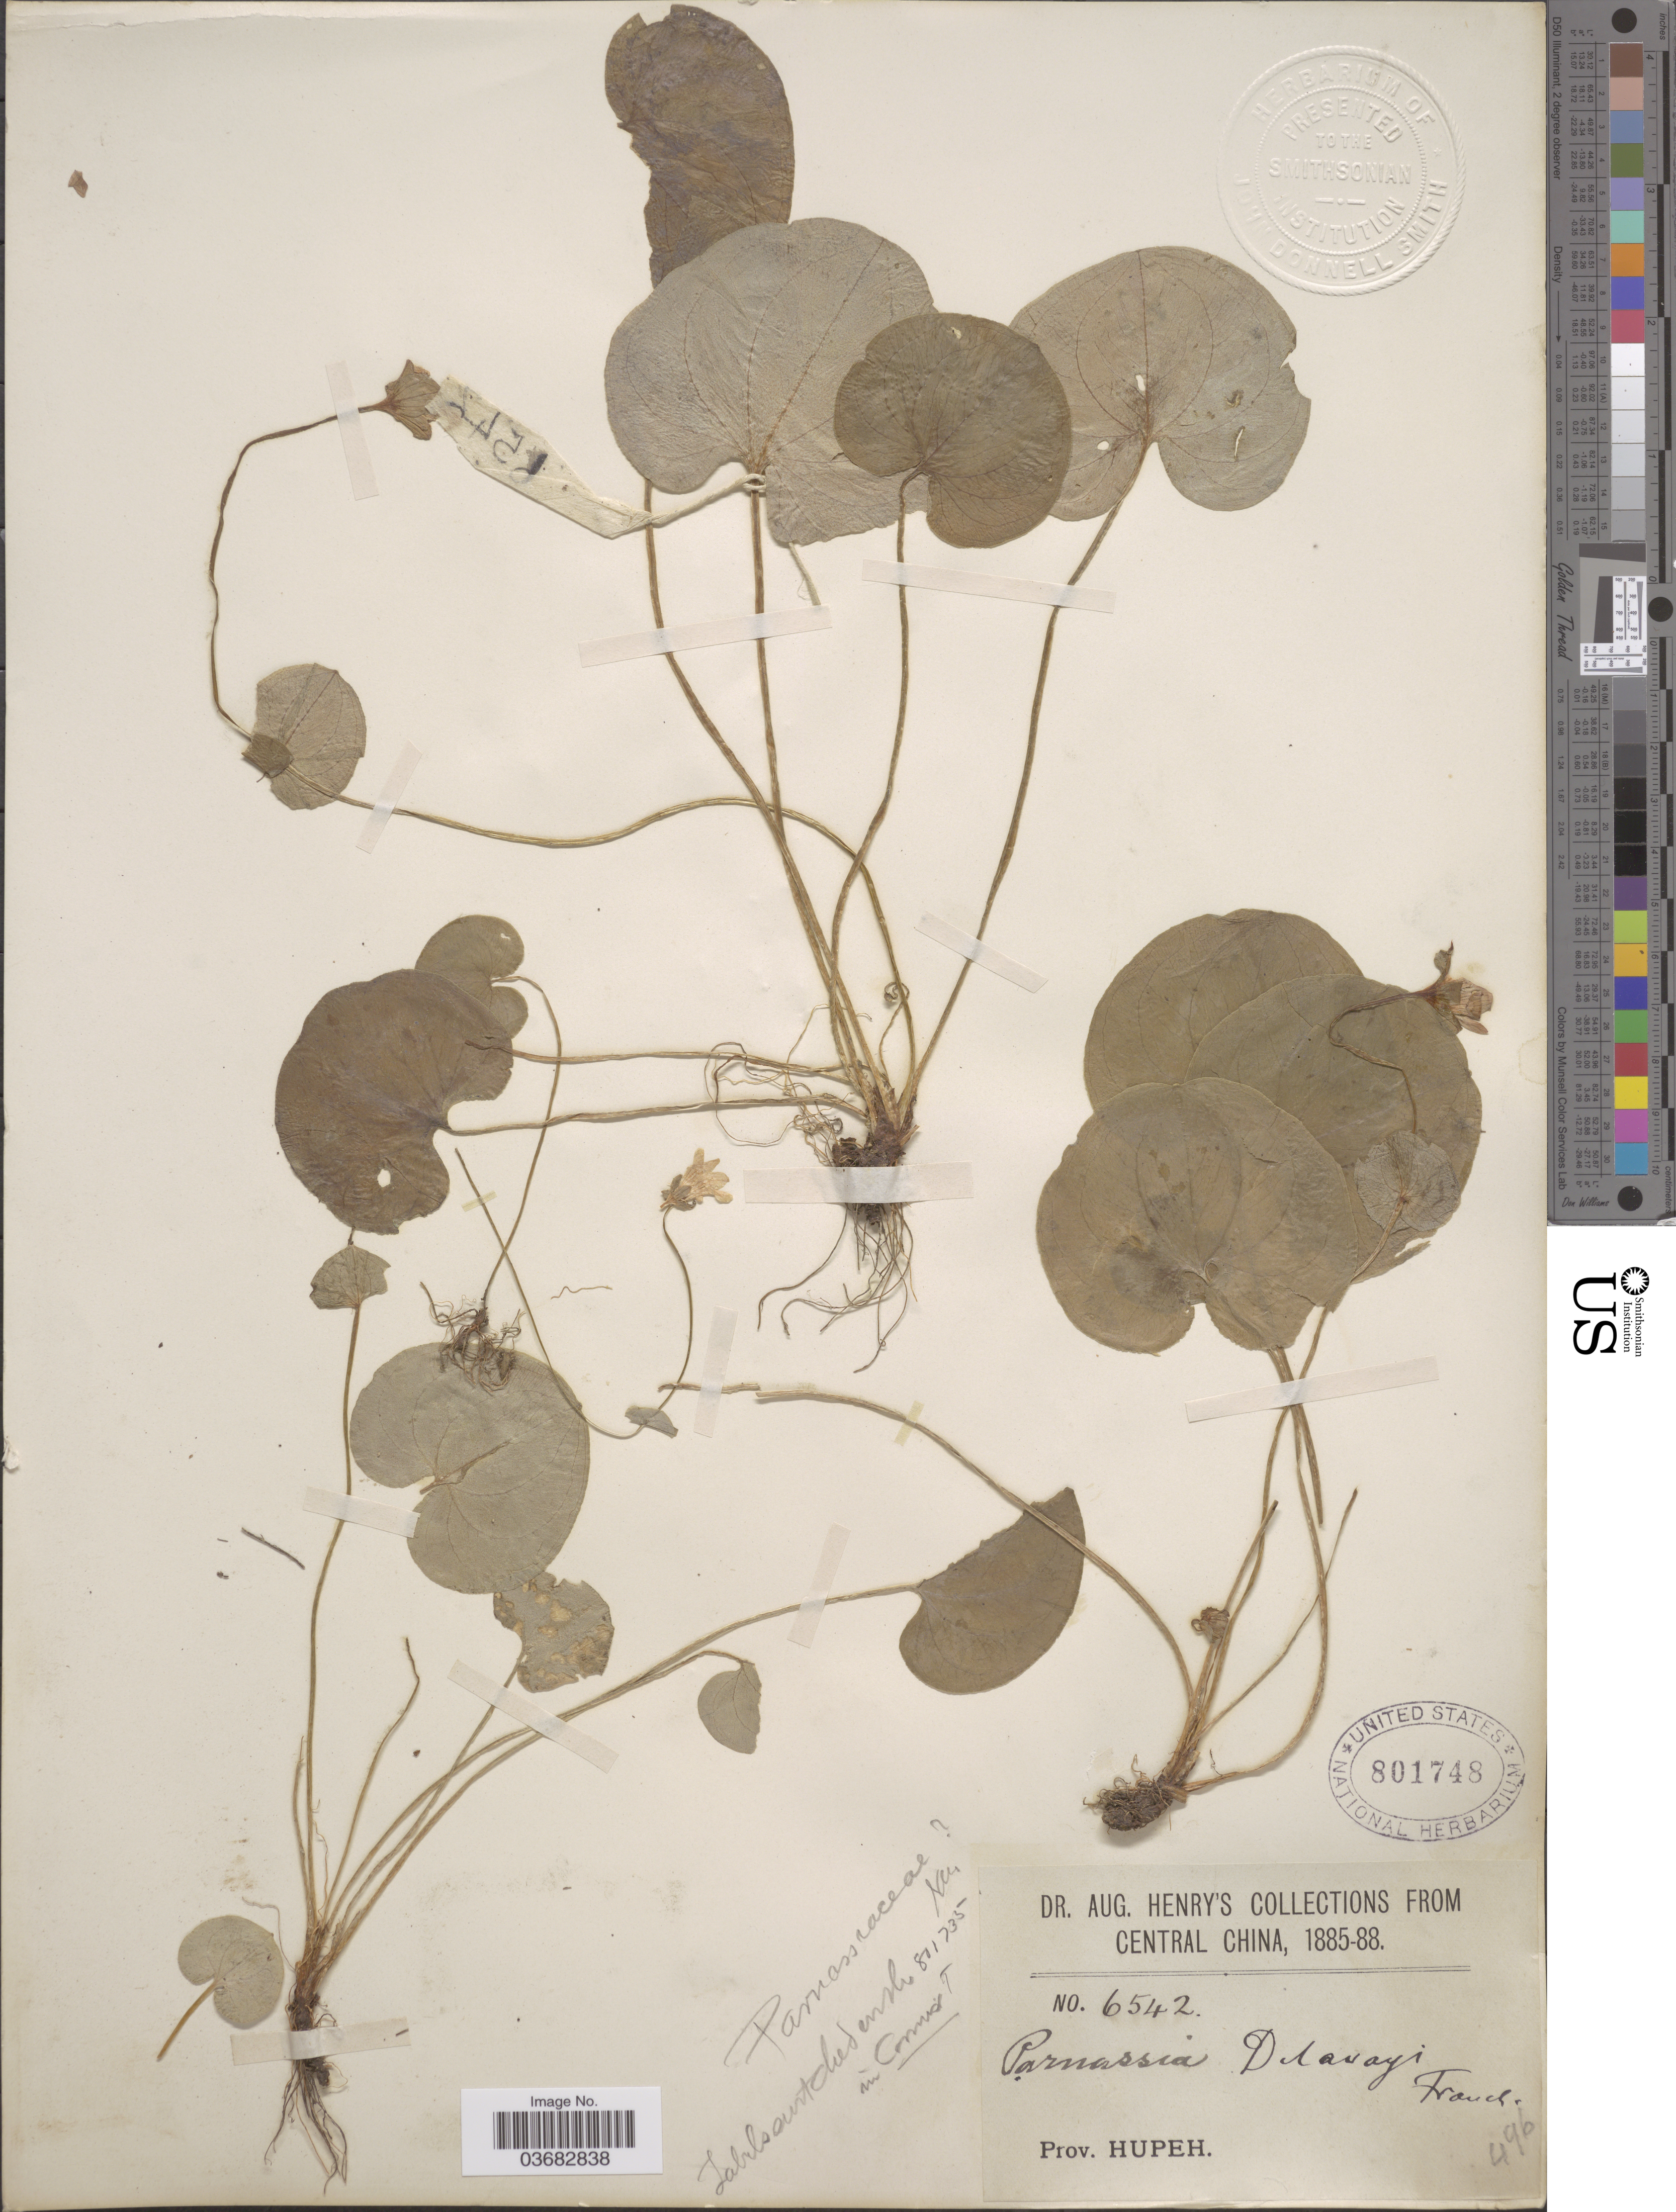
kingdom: Plantae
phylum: Tracheophyta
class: Magnoliopsida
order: Celastrales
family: Parnassiaceae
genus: Parnassia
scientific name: Parnassia delavayi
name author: Franch.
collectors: A. Henry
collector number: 6542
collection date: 1885/1888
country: China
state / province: Hubei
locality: Central China. Prov. Hupeh.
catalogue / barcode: US 801748